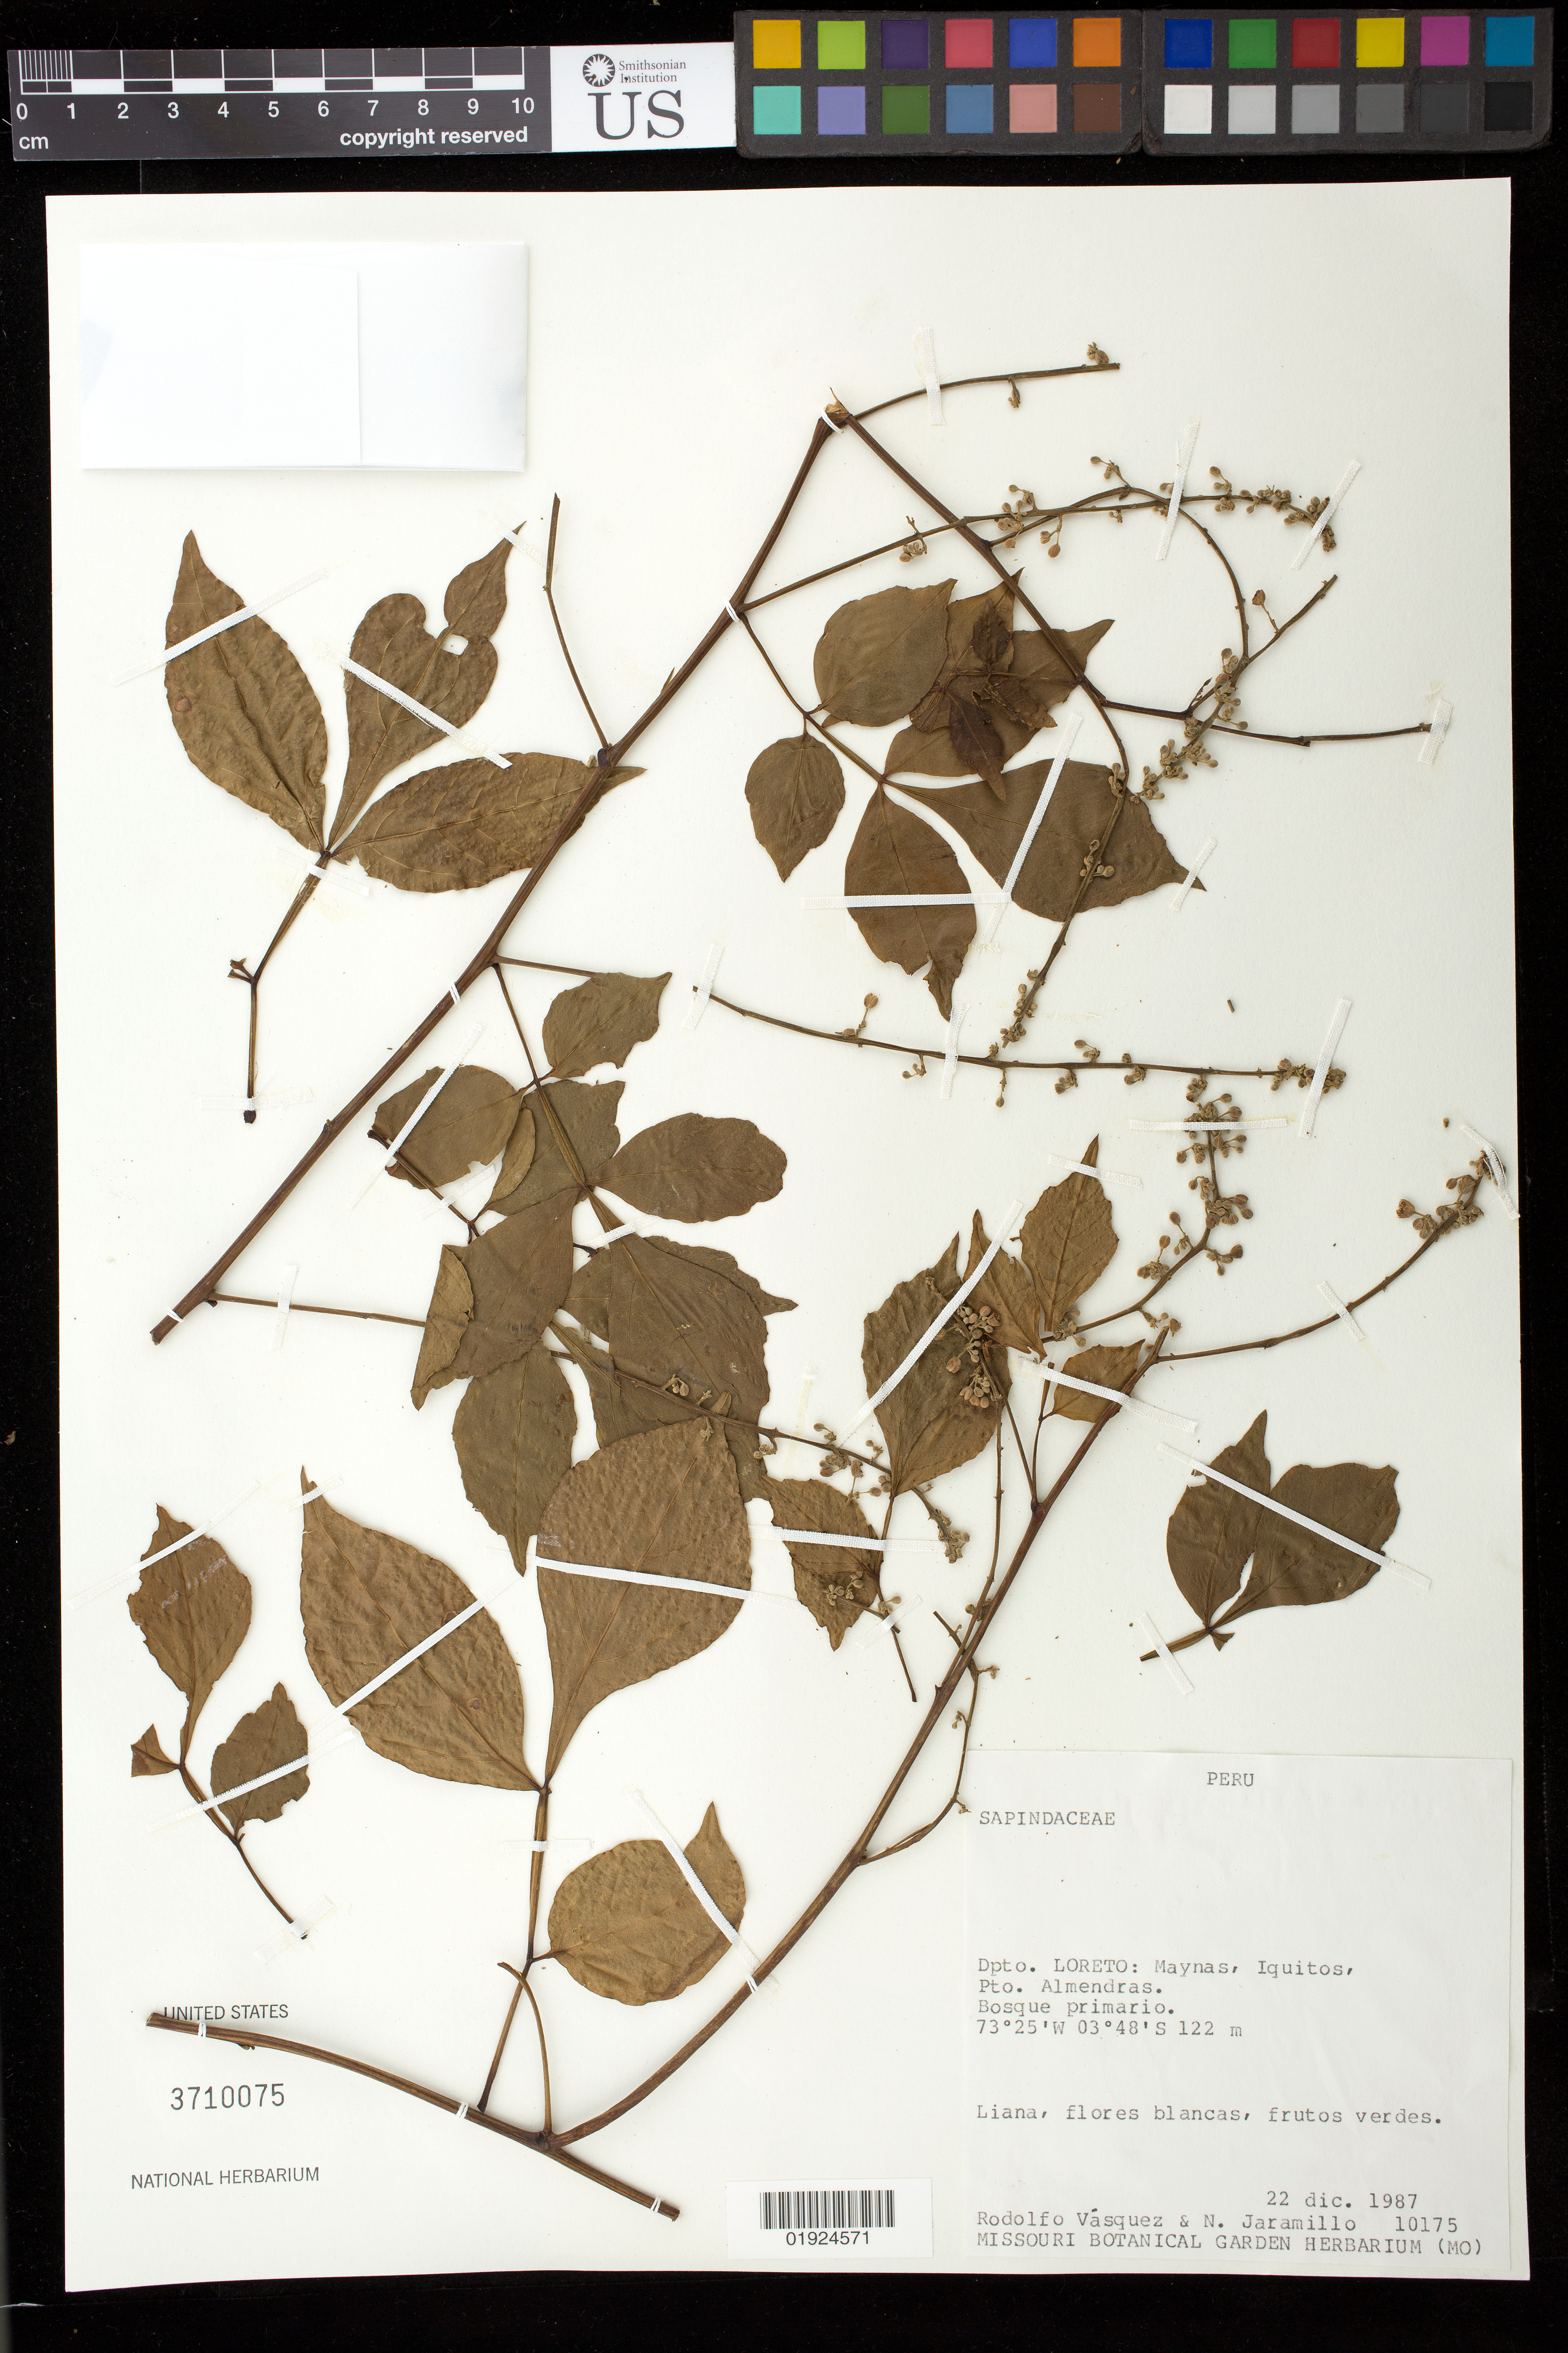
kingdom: Plantae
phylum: Tracheophyta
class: Magnoliopsida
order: Sapindales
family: Sapindaceae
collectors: R. Vásquez M. & N. Jaramillo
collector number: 10175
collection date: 1987-12-22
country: Peru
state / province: Loreto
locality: Maynas, Iquitos, Pto. Almendras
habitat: Bosque primario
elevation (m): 122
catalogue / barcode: US 3710075